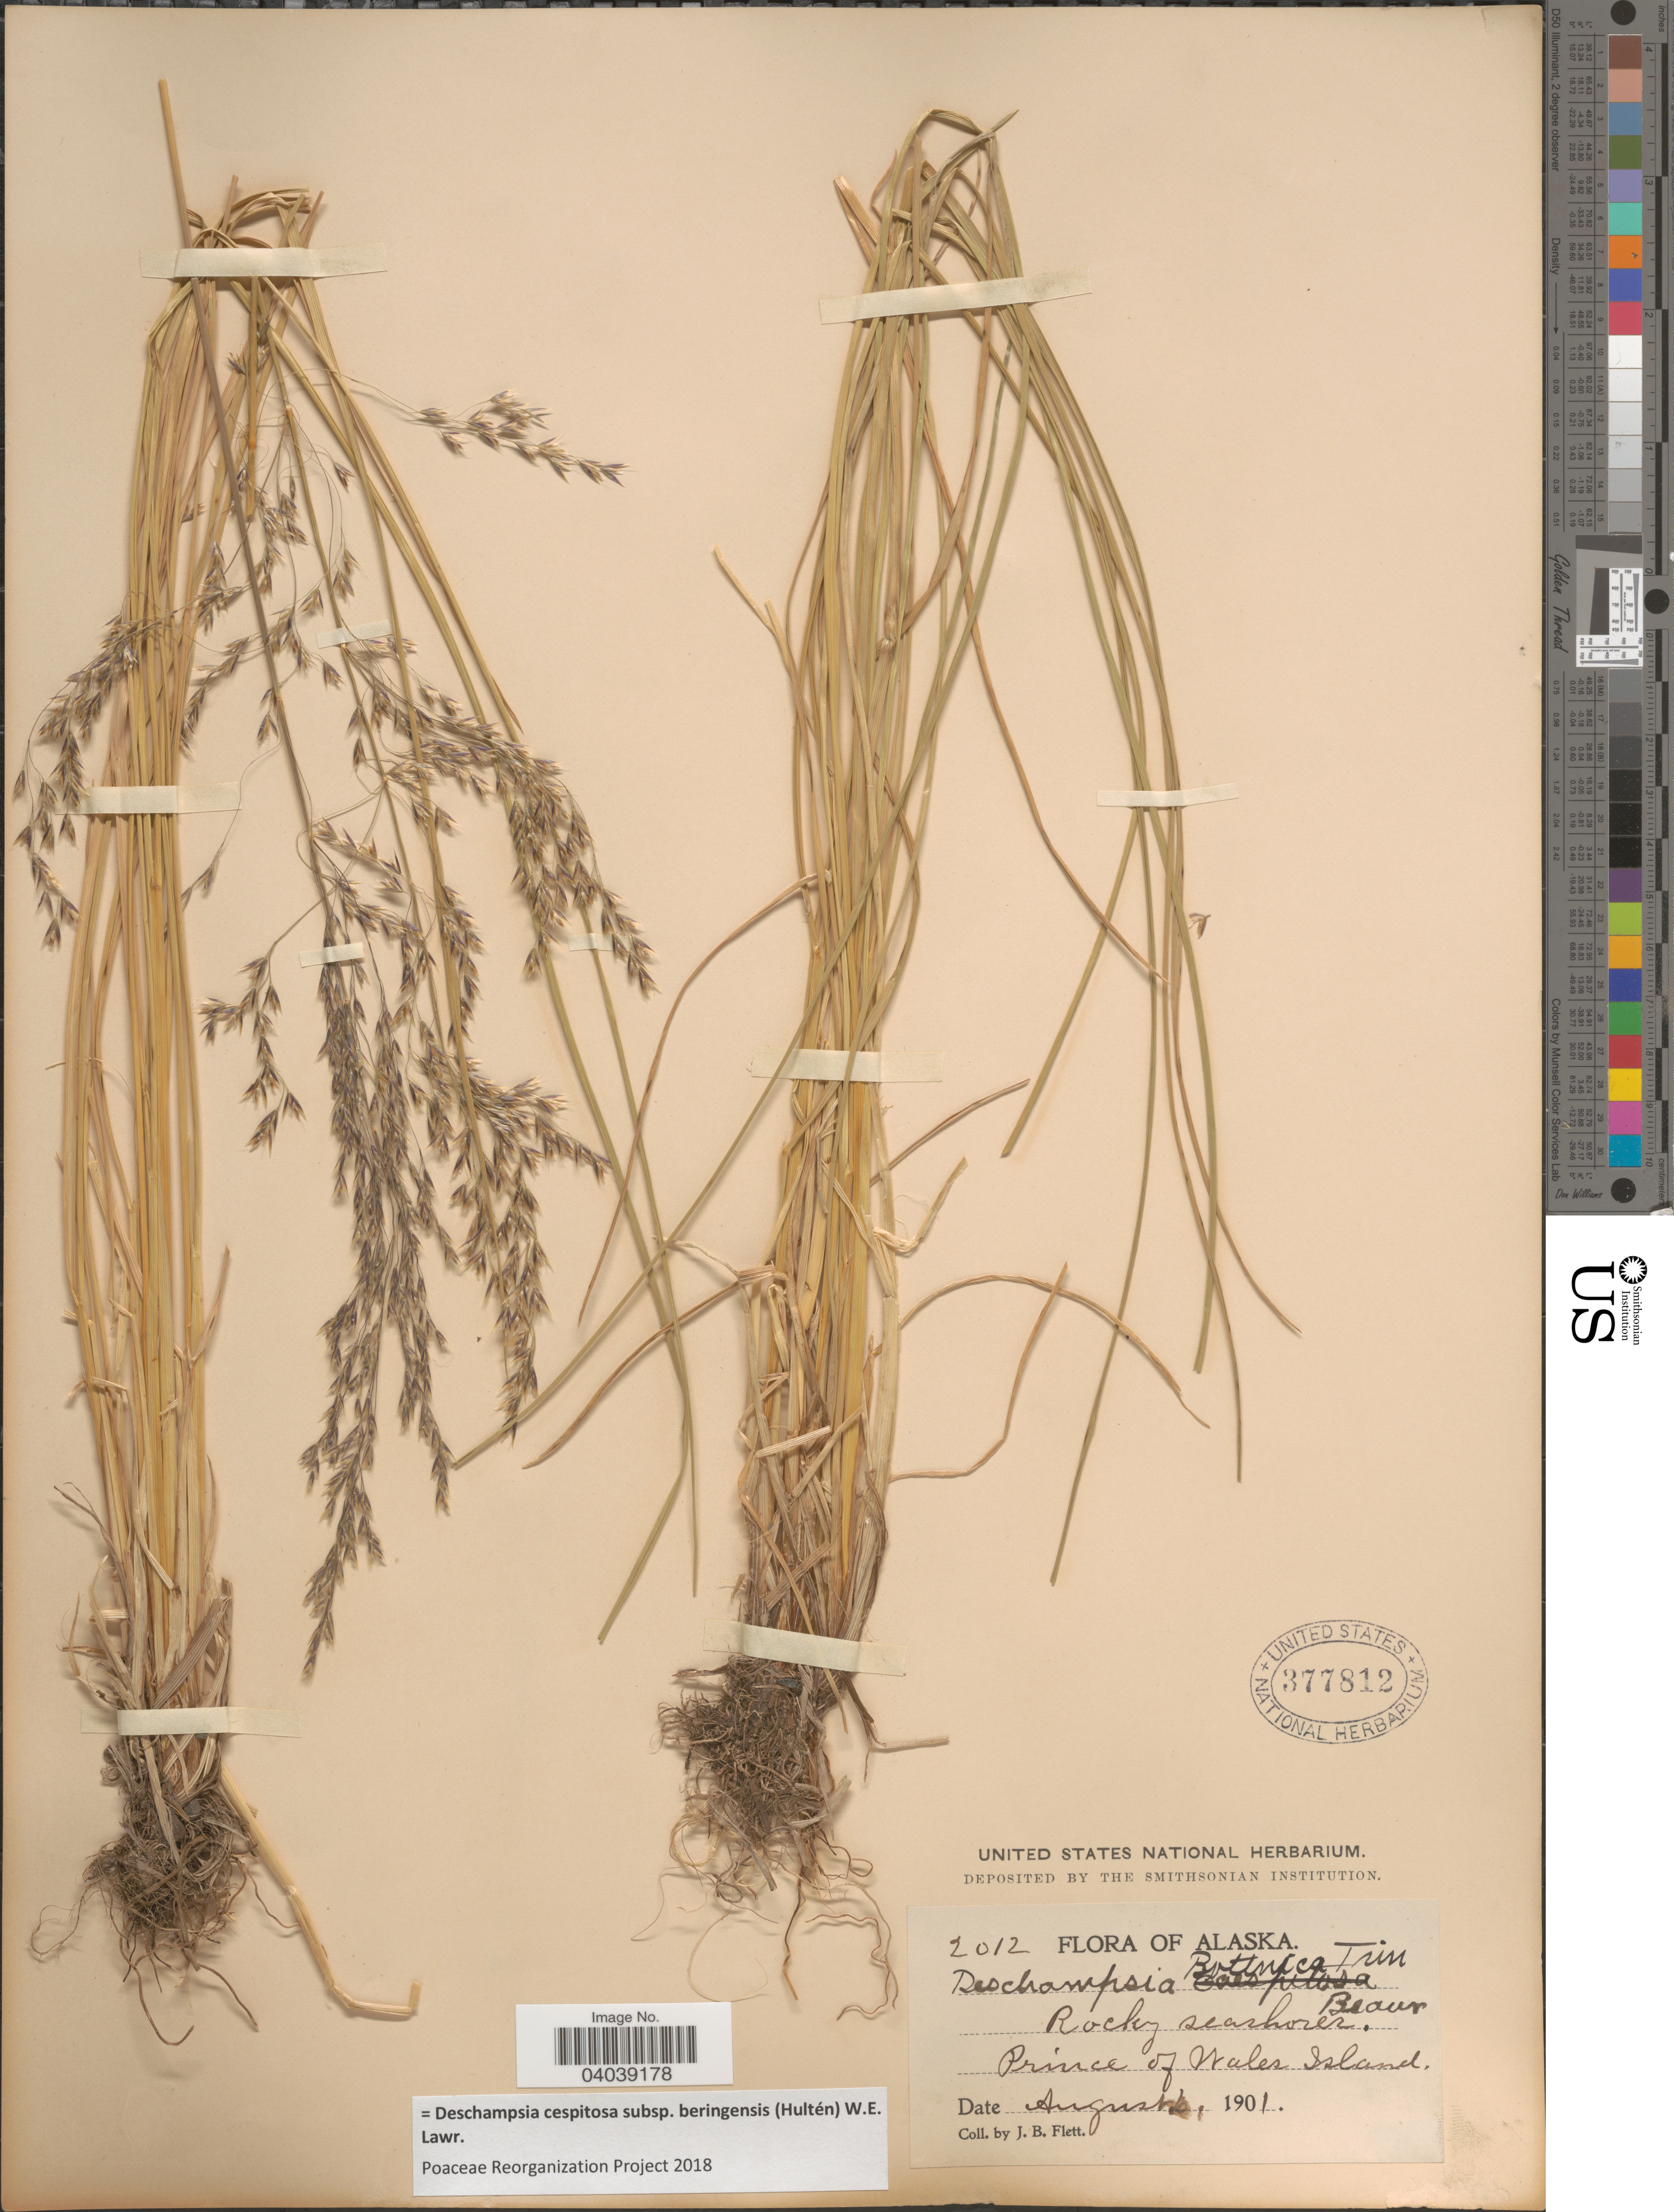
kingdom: Plantae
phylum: Tracheophyta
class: Liliopsida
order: Poales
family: Poaceae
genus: Deschampsia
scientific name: Deschampsia cespitosa subsp. beringensis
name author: (Hultén) Lawrence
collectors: J. Flett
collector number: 2012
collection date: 1901-08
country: United States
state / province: Alaska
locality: Prince of Wales Island.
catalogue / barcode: US 377812